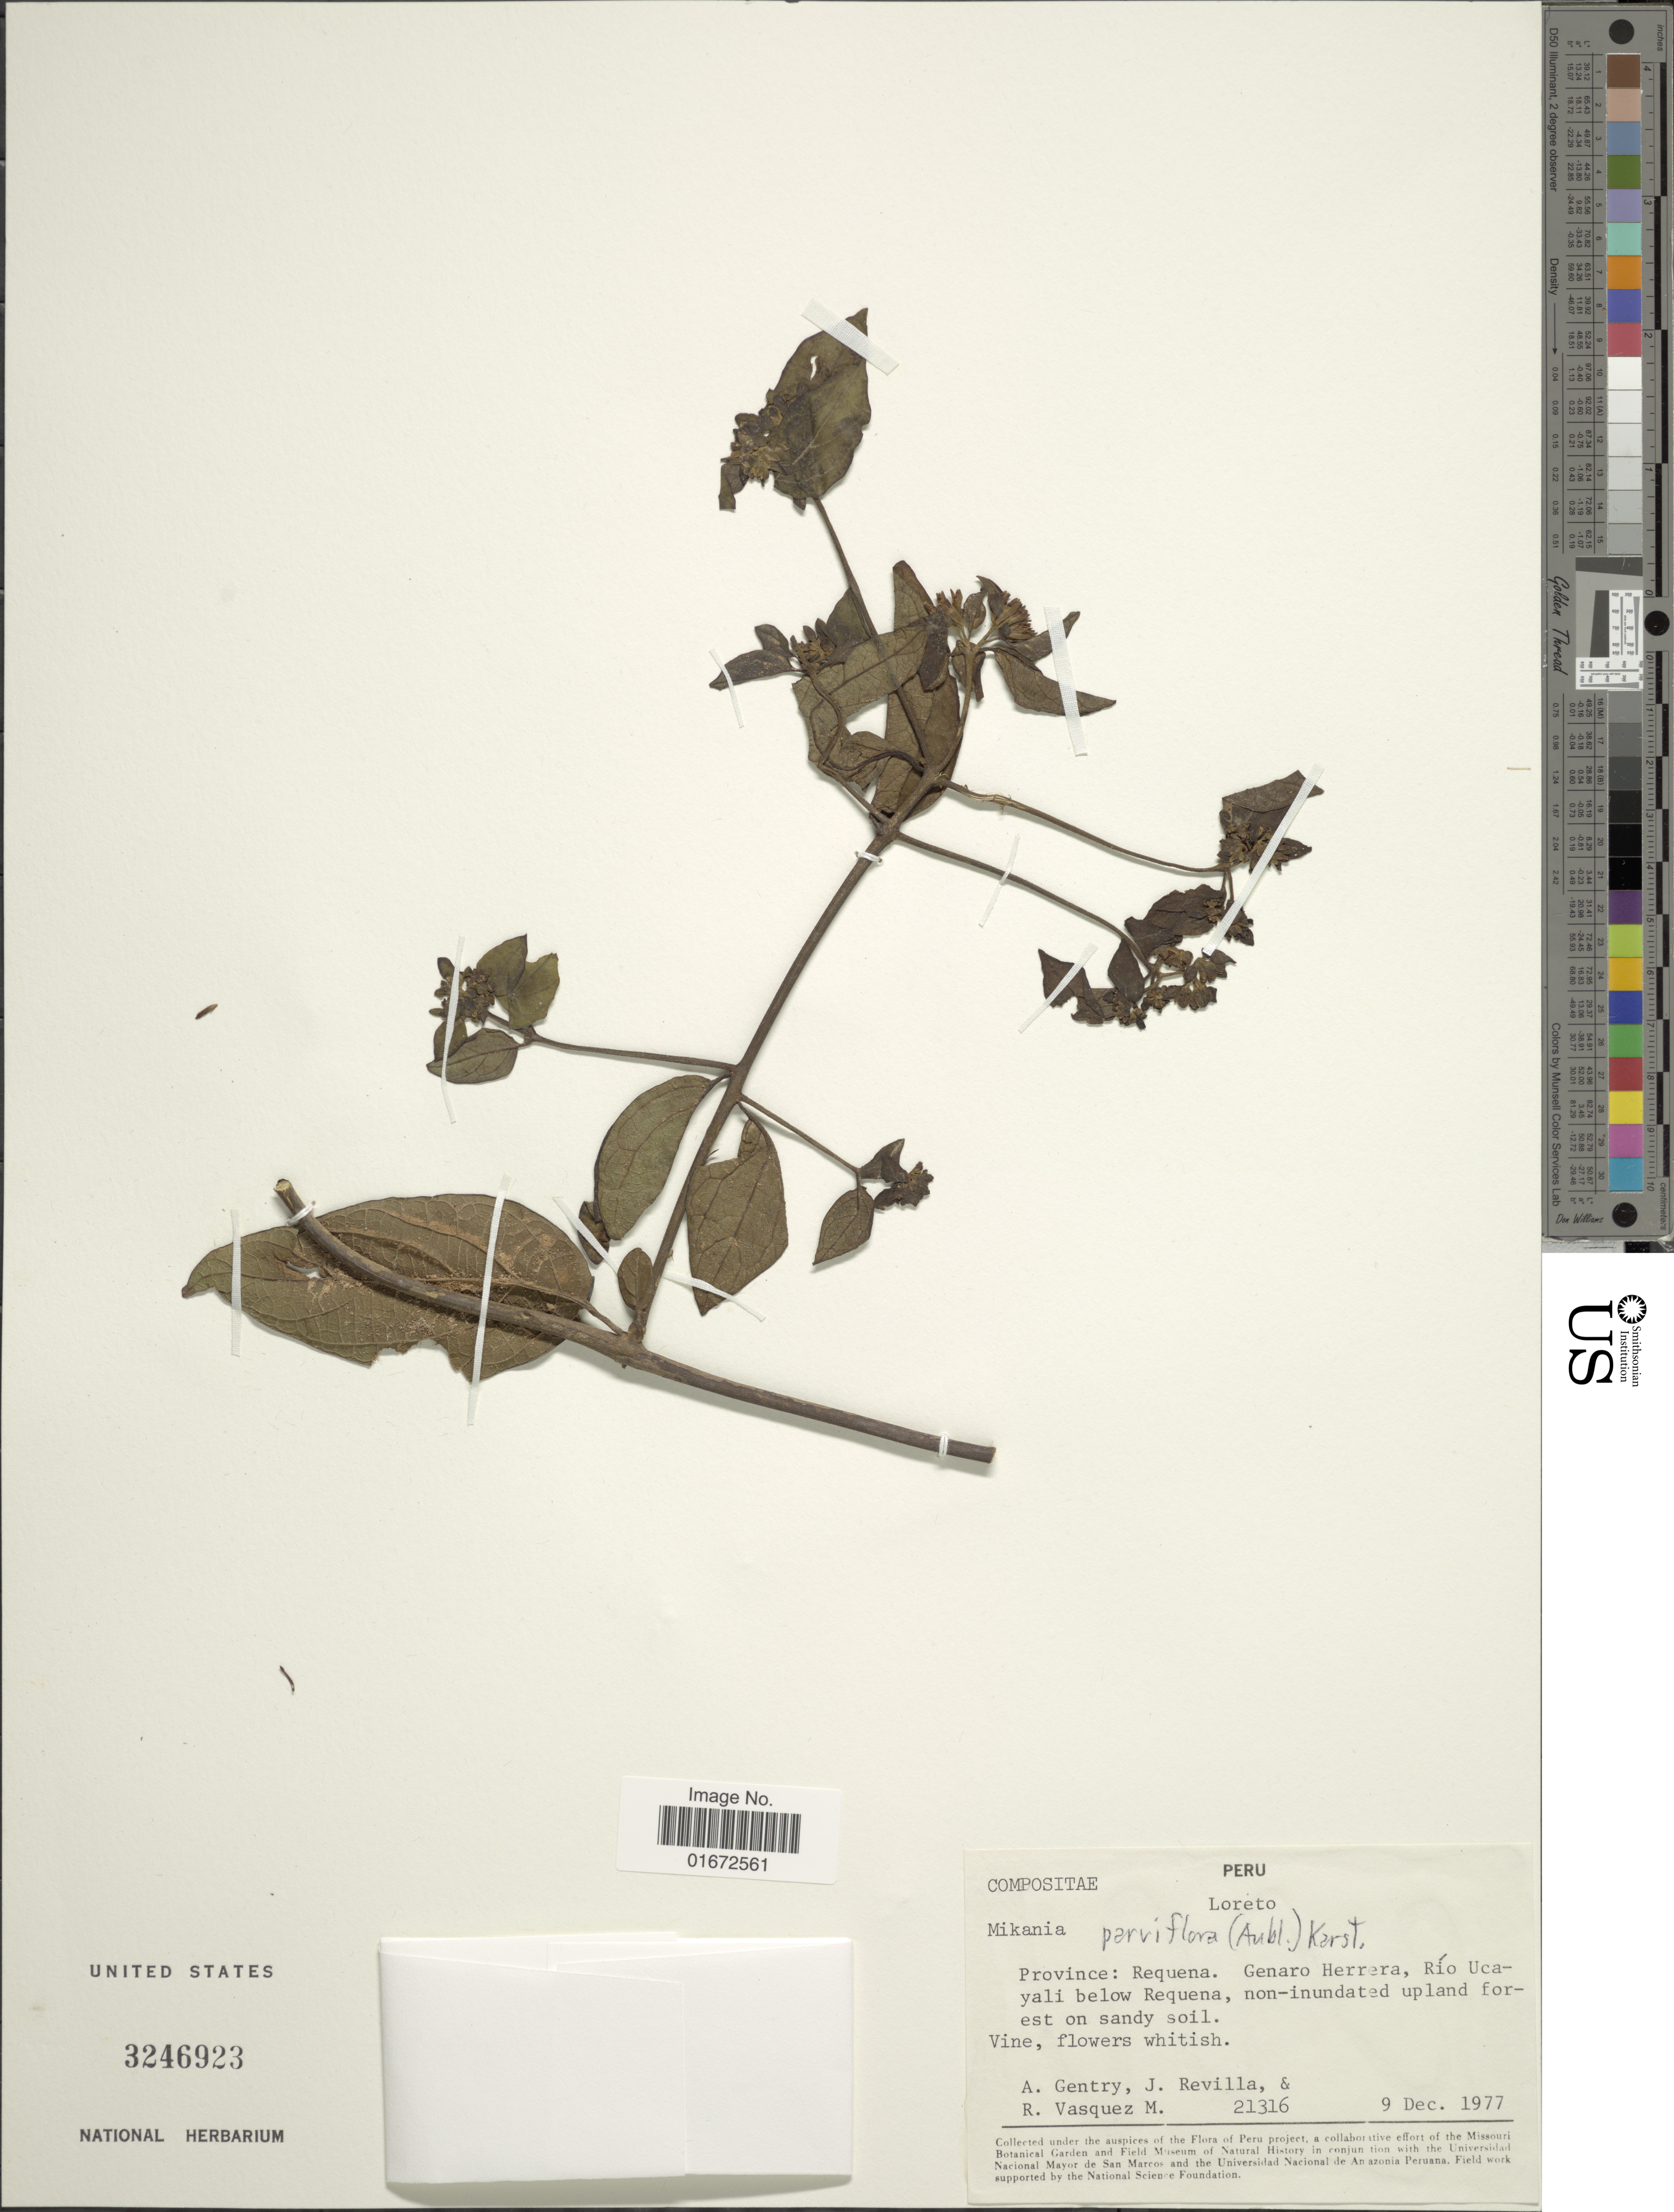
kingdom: Plantae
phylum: Tracheophyta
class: Magnoliopsida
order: Asterales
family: Asteraceae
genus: Mikania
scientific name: Mikania parviflora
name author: (Aubl.) Karst.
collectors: A. H. Gentry, J. Revilla & R. Vásquez M.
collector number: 21316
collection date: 1977-12-09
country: Peru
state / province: Loreto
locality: Province: Requena. Genaro Herrera, Río Ucayali below Requena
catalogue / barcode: US 3246923